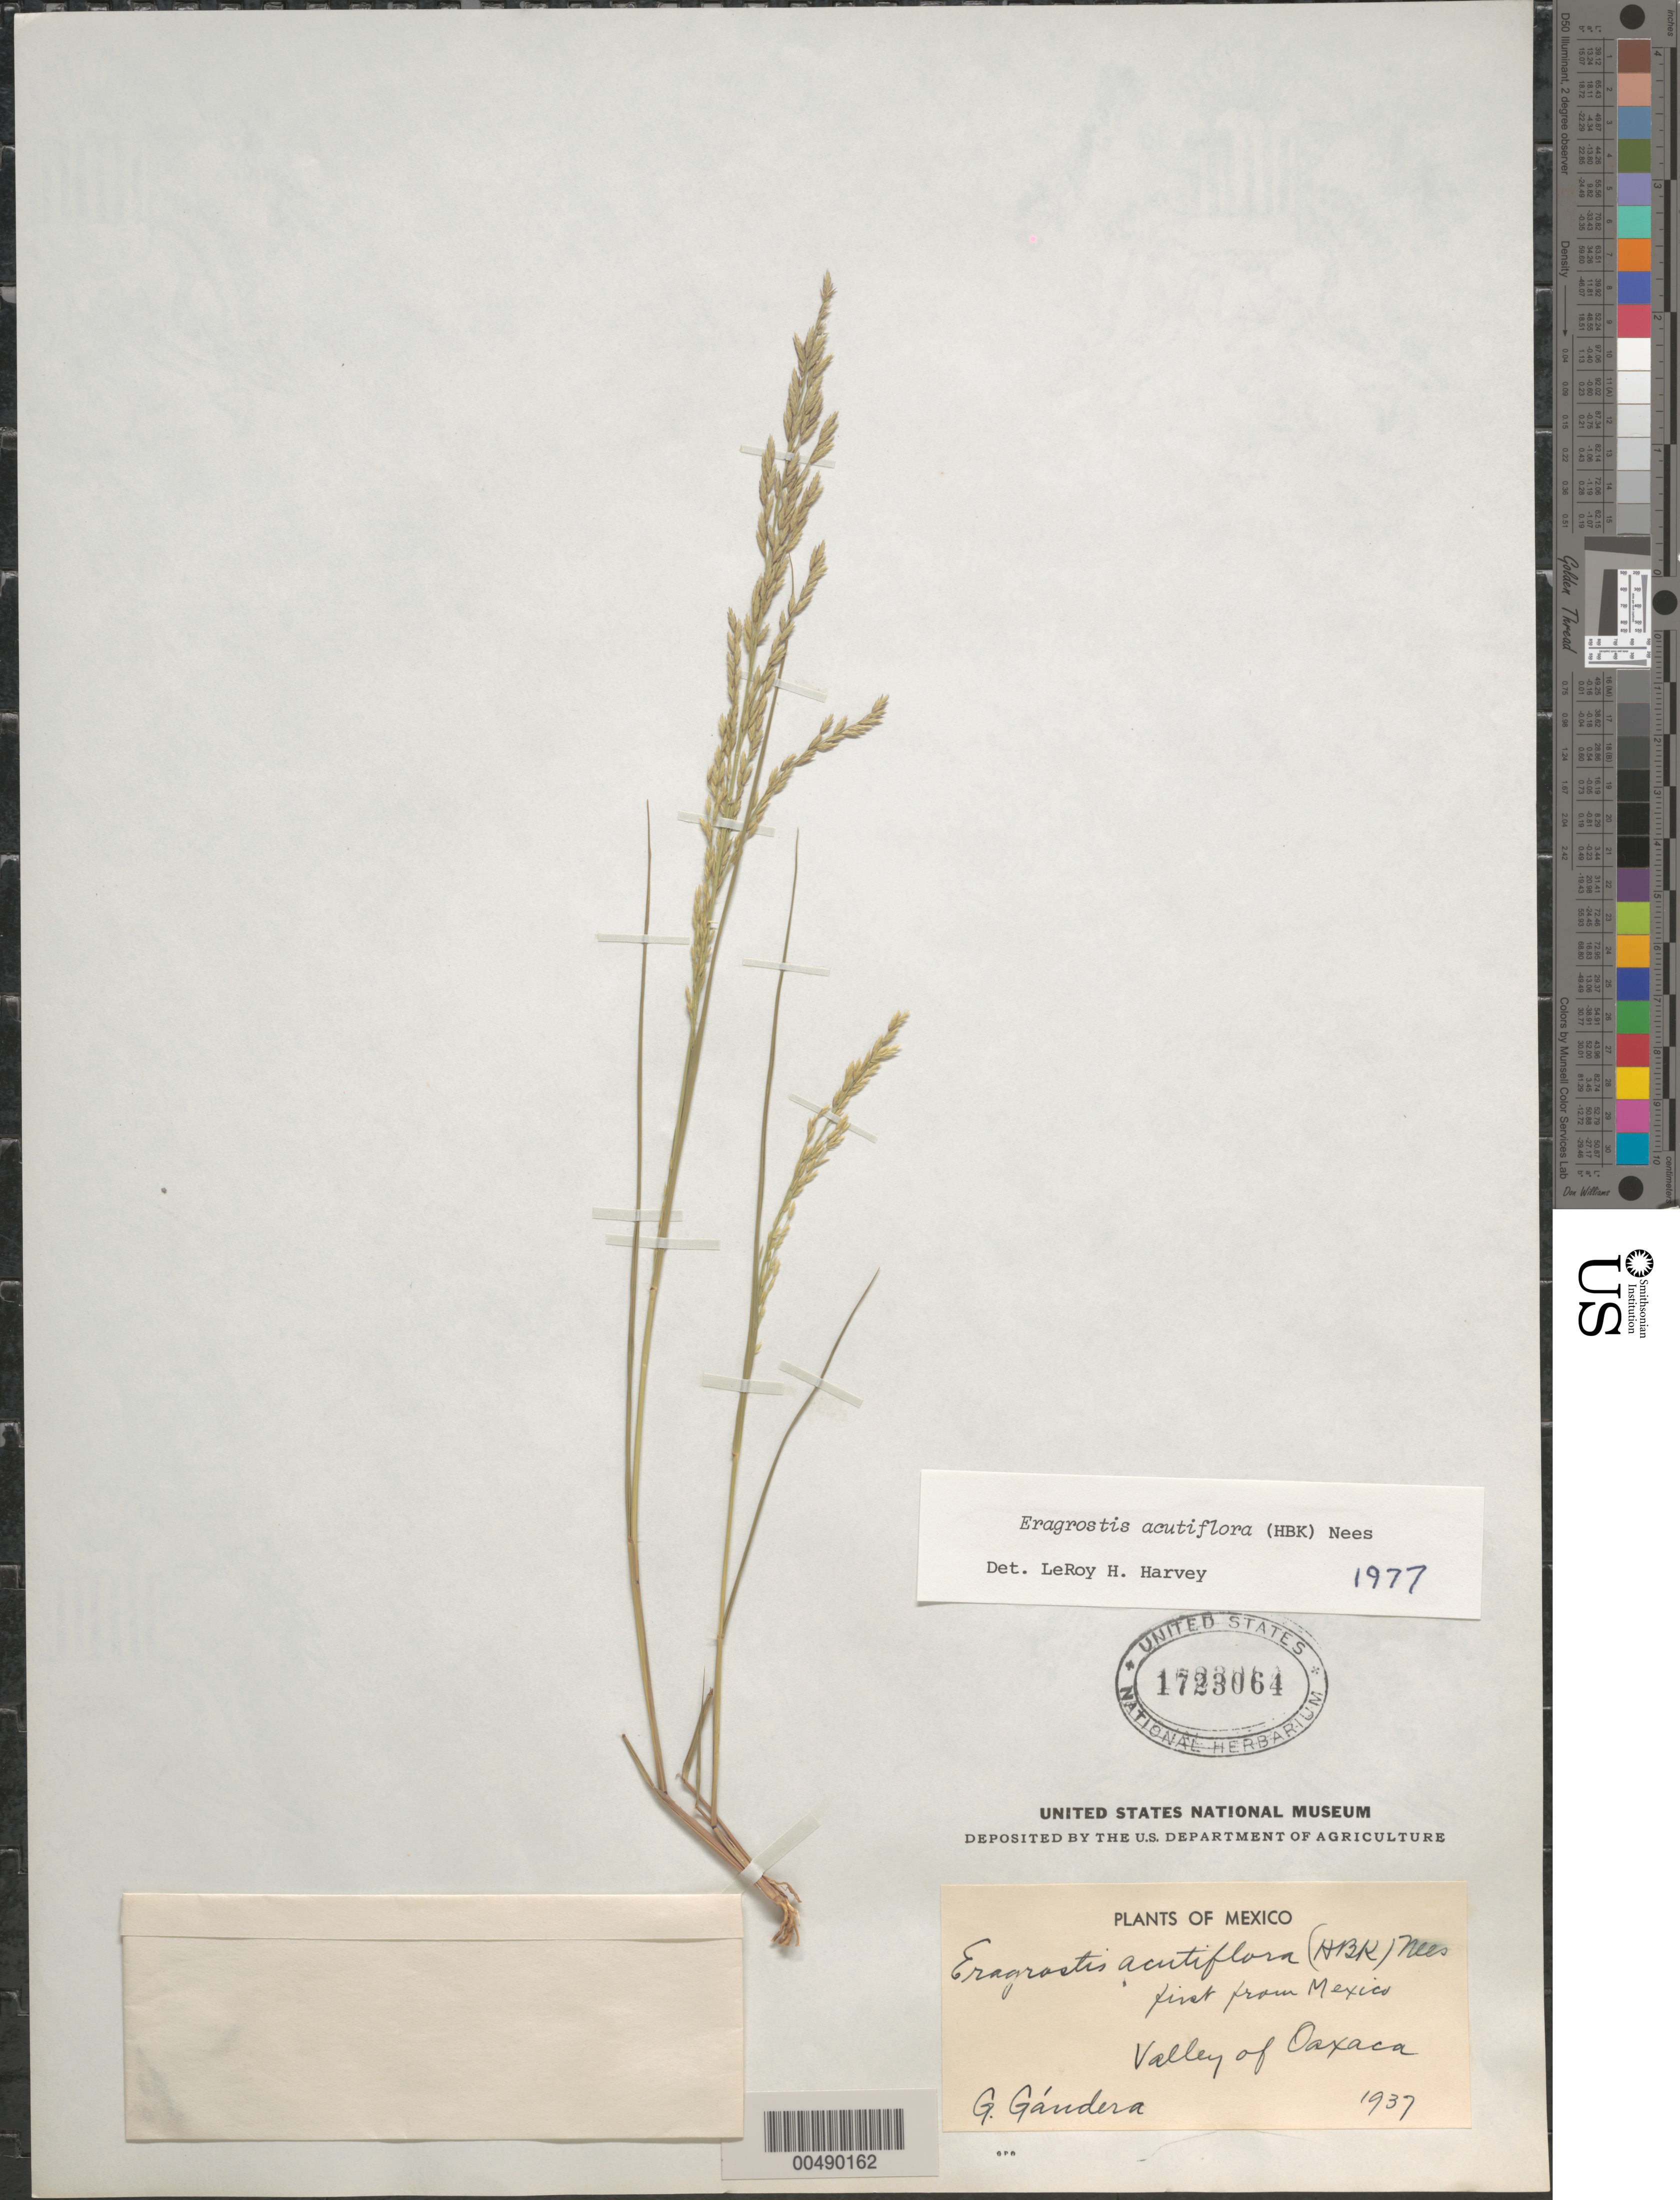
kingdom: Plantae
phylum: Tracheophyta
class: Liliopsida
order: Poales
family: Poaceae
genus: Eragrostis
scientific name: Eragrostis acutiflora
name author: (Kunth) Nees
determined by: Harvey, L. H.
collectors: G. Gandara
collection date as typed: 1937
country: Mexico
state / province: Oaxaca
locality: Valley of Oaxaca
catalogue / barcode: US 1723064